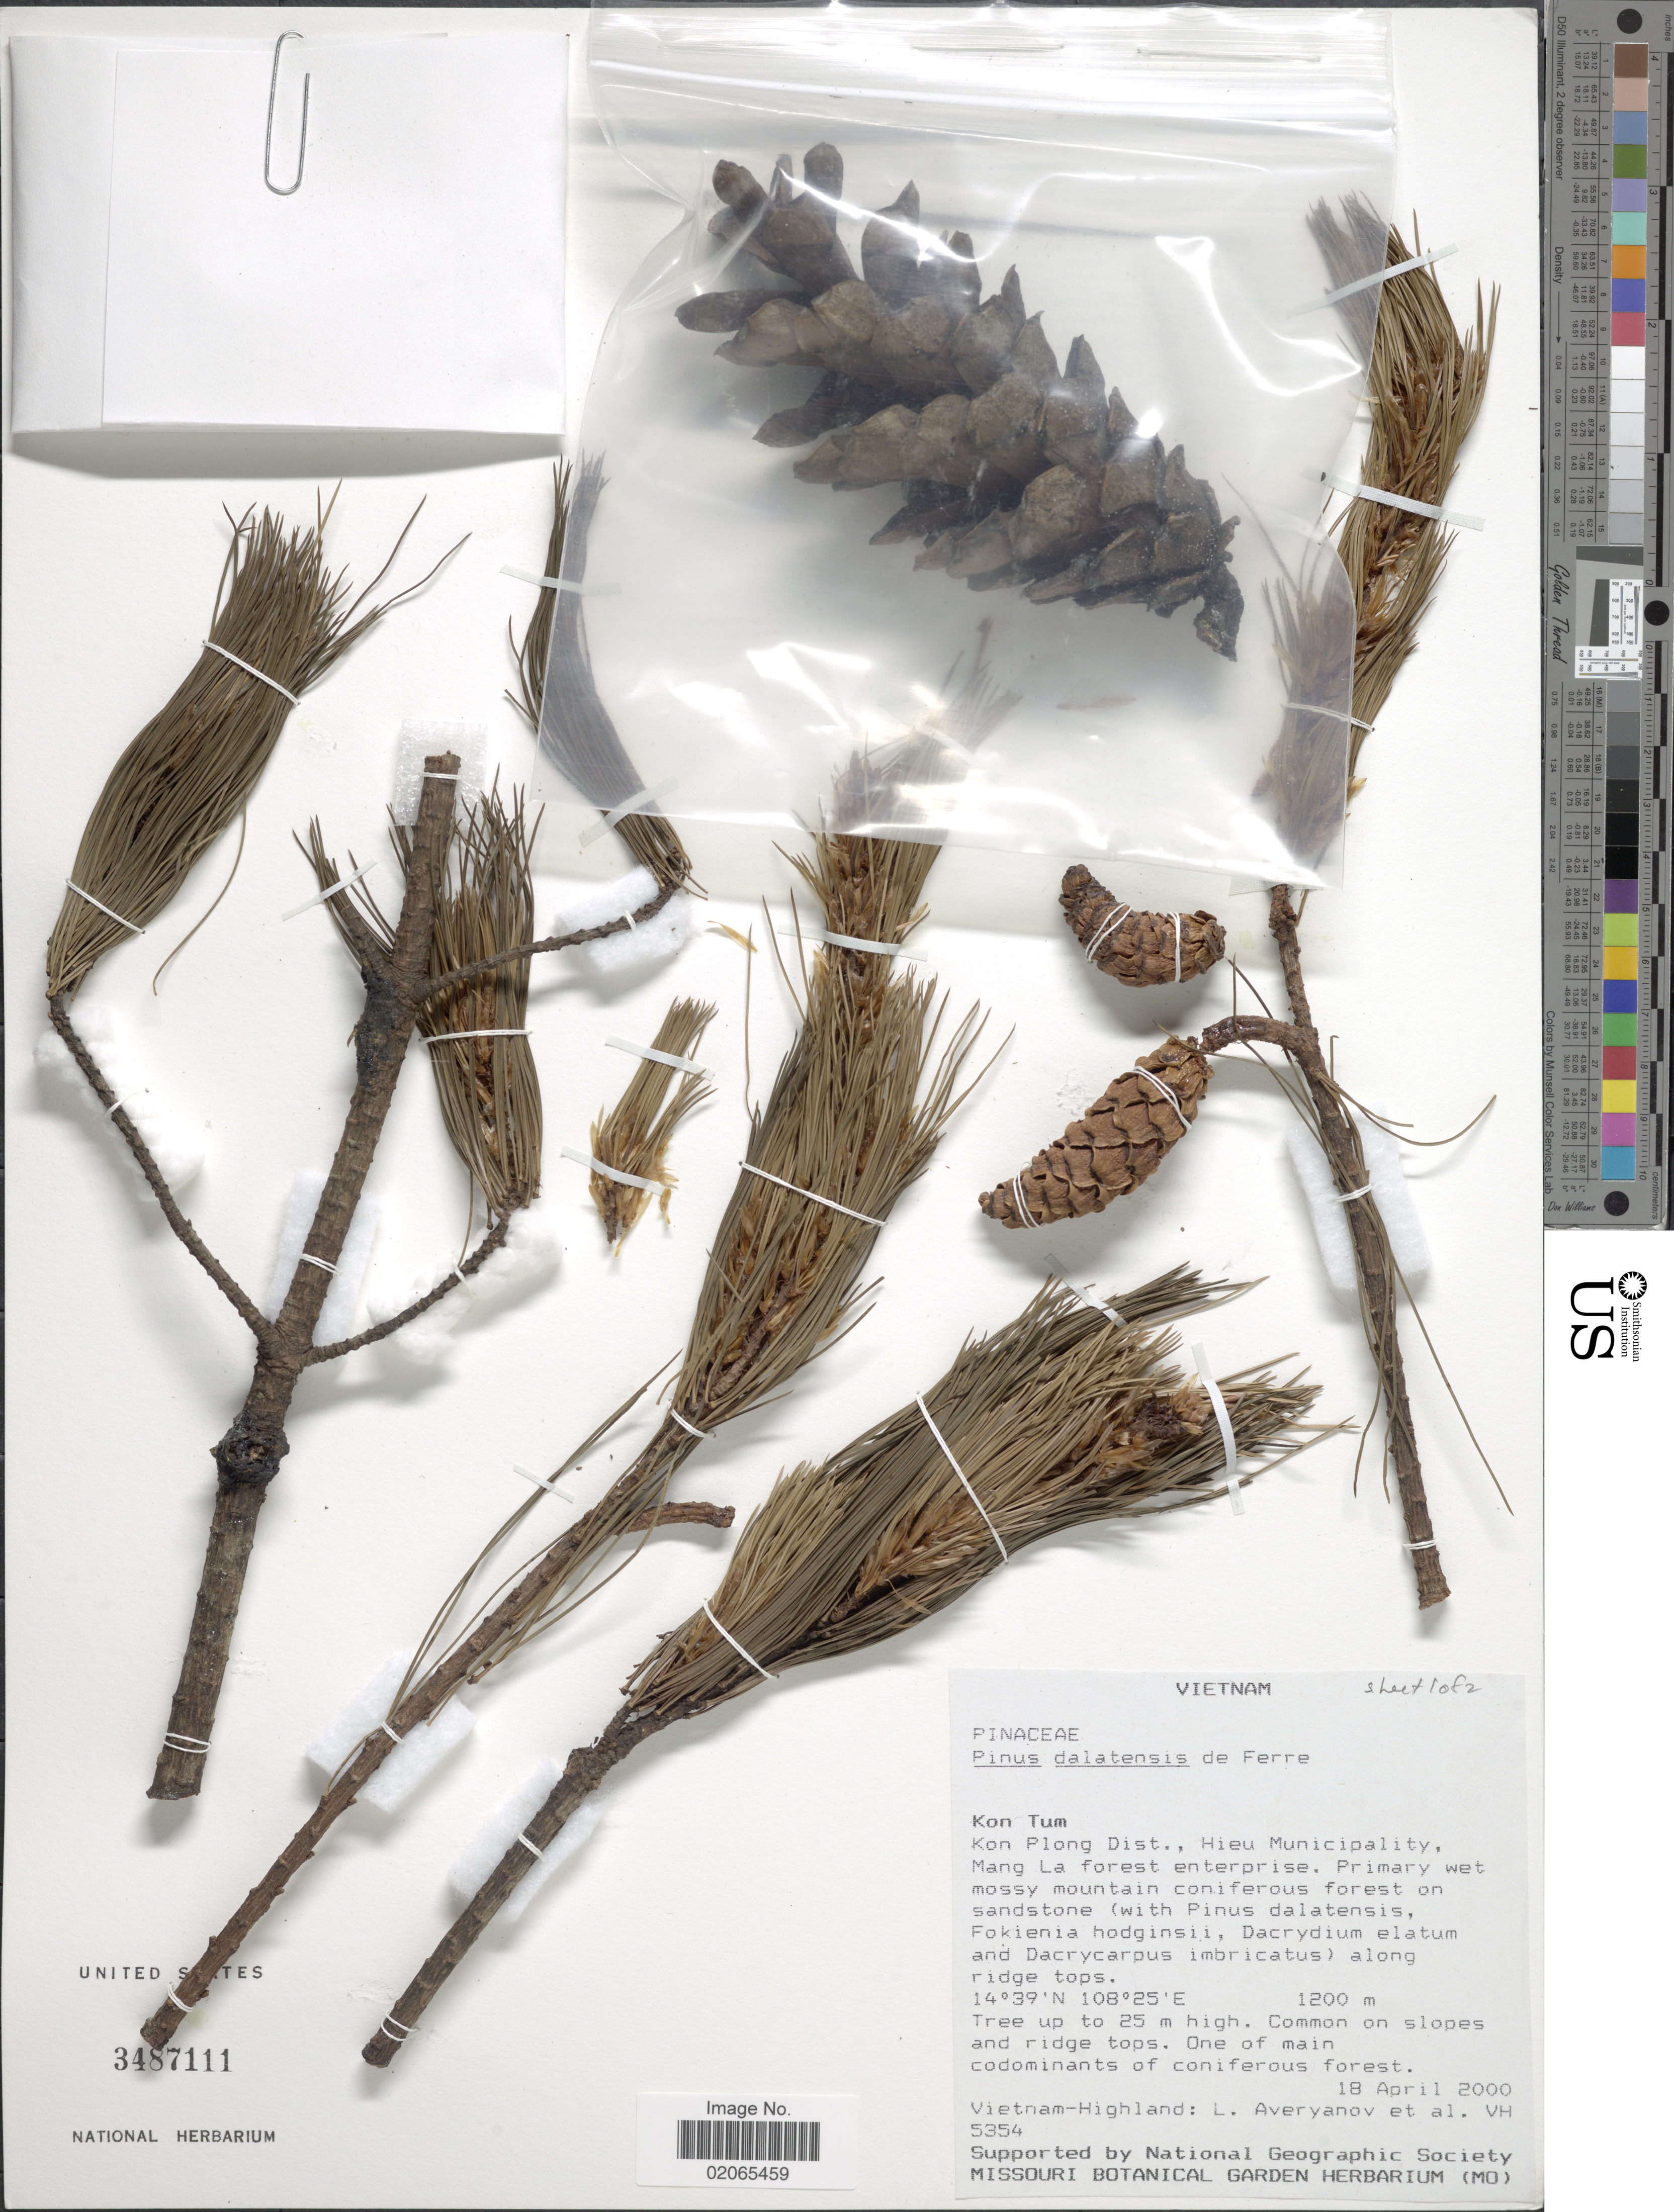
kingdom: Plantae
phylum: Tracheophyta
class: Pinopsida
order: Pinales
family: Pinaceae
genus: Pinus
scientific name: Pinus dalatensis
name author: Ferré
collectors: L. Averyanov & et al.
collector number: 5354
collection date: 2000-04-18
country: Vietnam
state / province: Kon Tum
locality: Kong Plong Dist., Hieu Municiplaity Mang La forest enterprise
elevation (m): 1200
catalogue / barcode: US 3487111